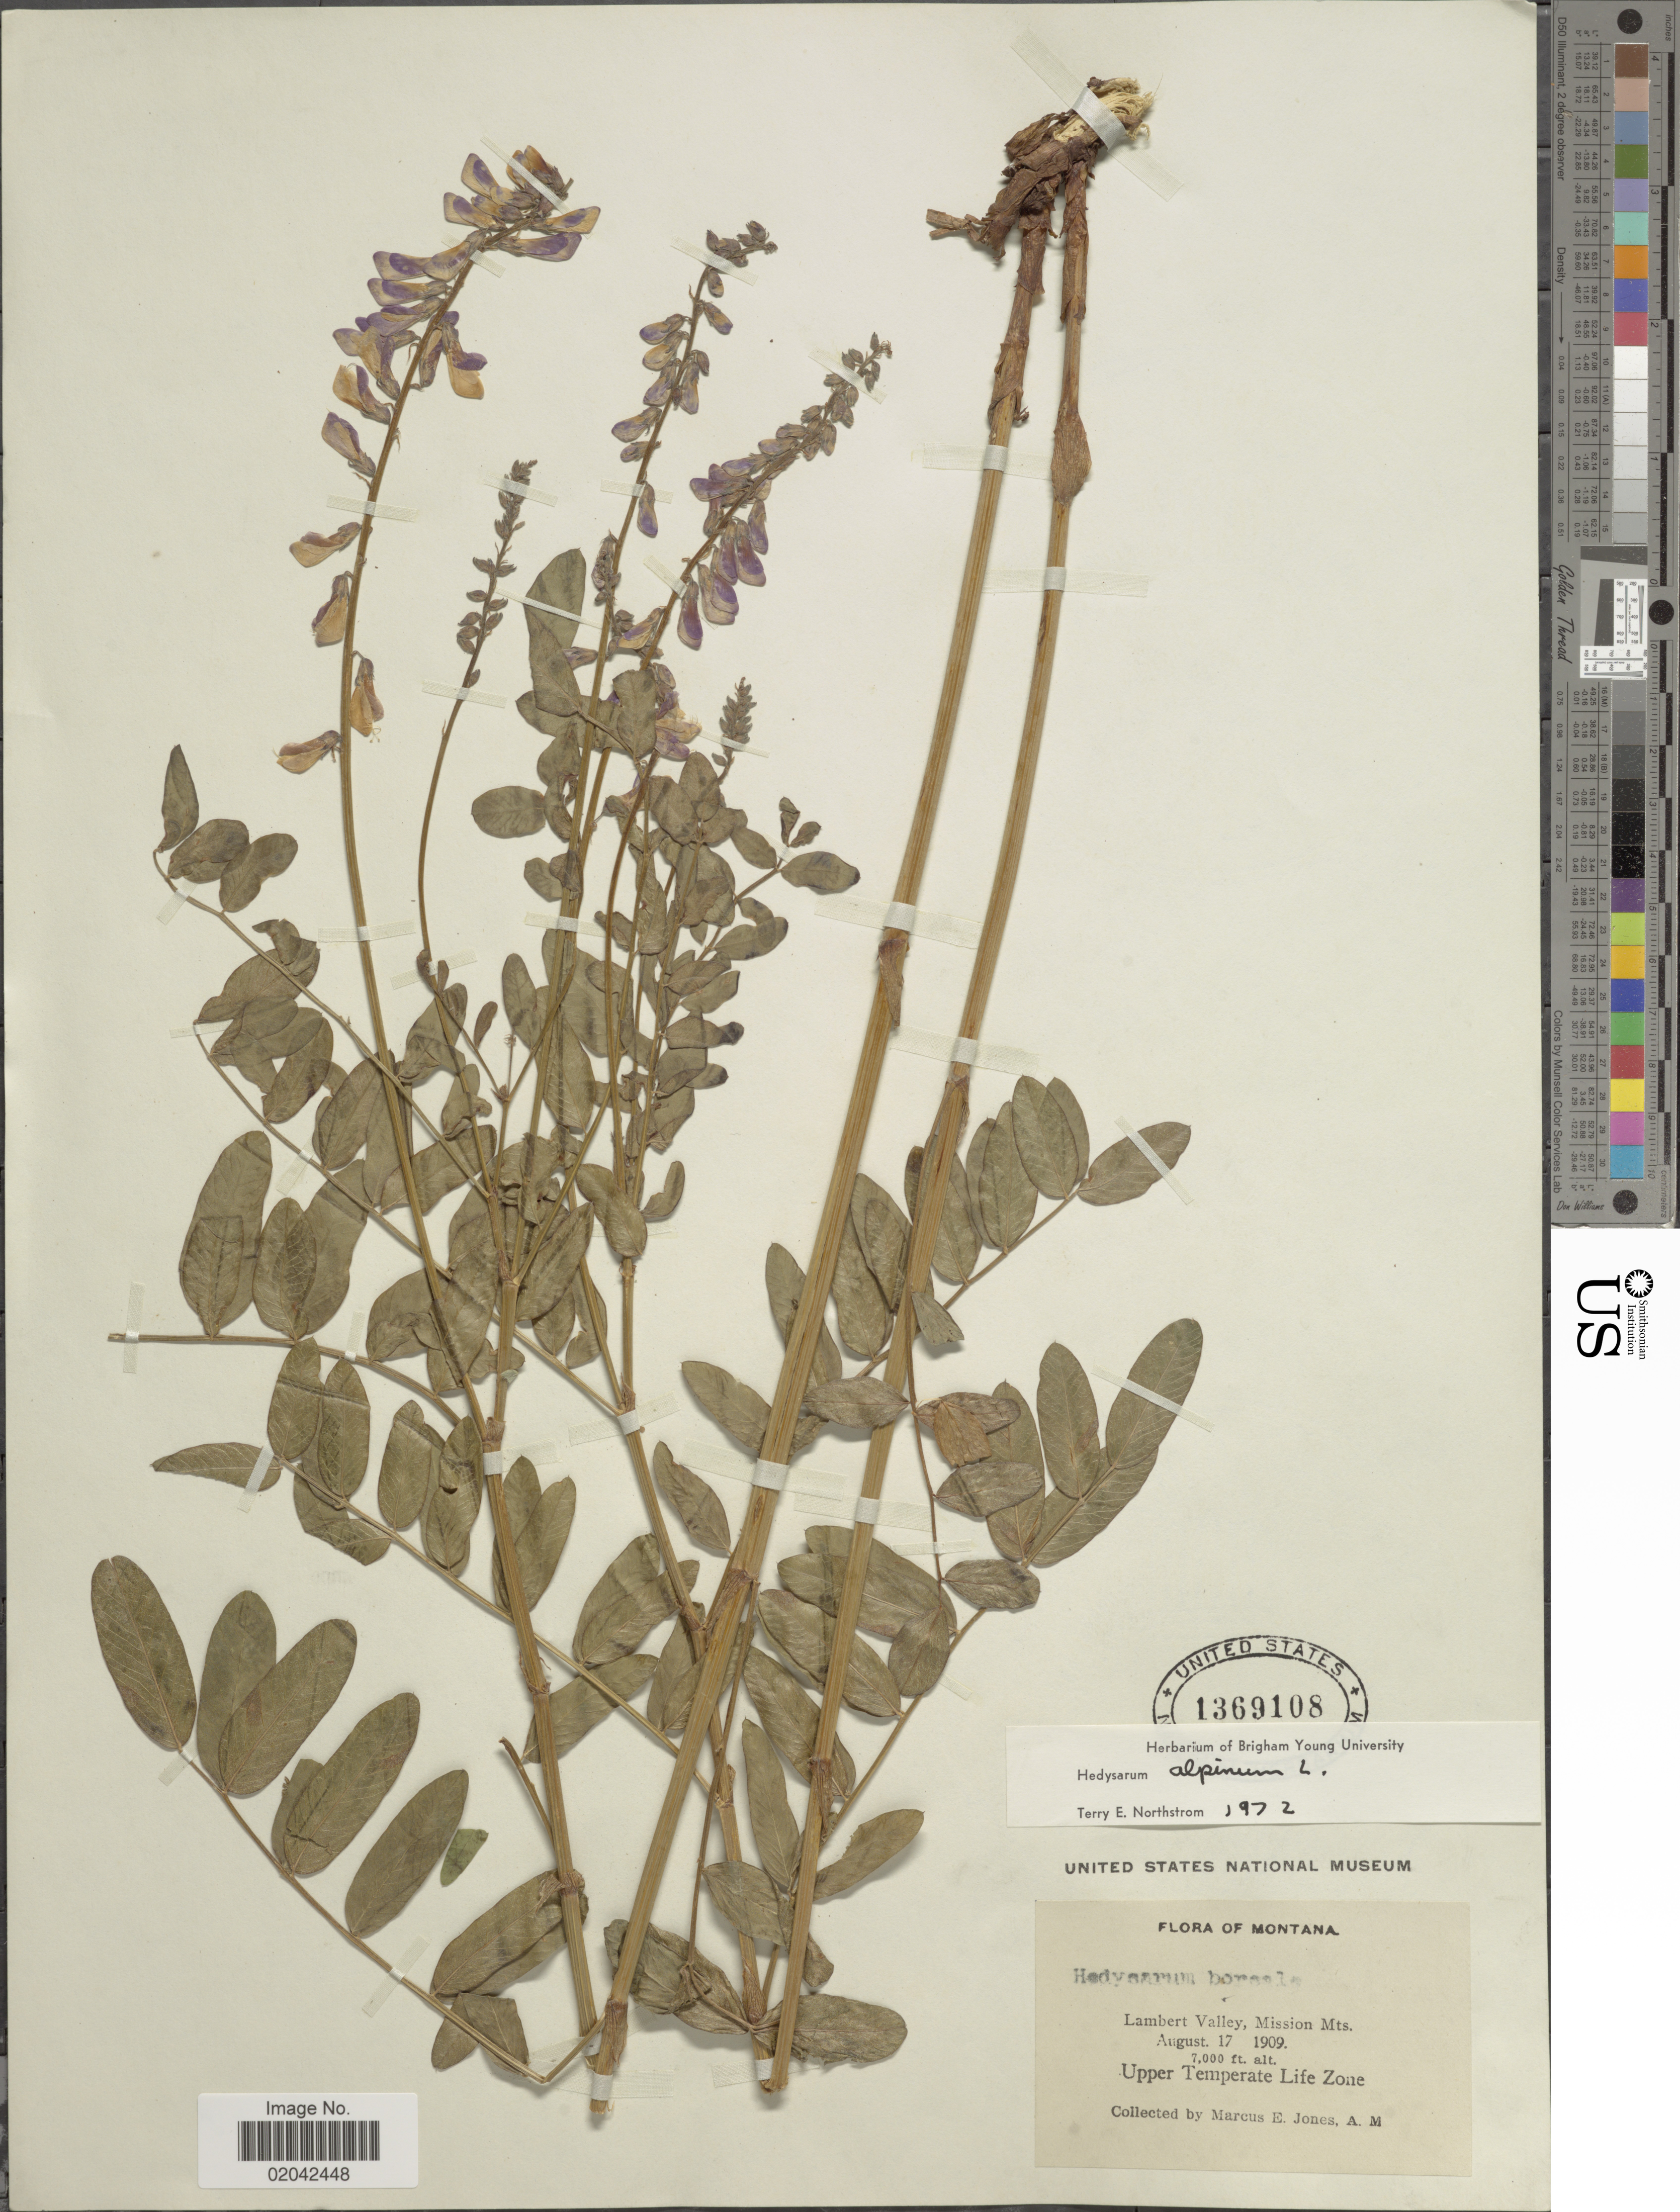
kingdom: Plantae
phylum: Tracheophyta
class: Magnoliopsida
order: Fabales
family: Fabaceae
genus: Hedysarum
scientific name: Hedysarum alpinum var. americanum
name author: Michx. ex Pursh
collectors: M. E. Jones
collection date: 1909-08-17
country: United States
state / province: Montana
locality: Lambert Valley, Mission Mts., Upper Temperate Life Zone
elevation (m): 2134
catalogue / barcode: US 1369108